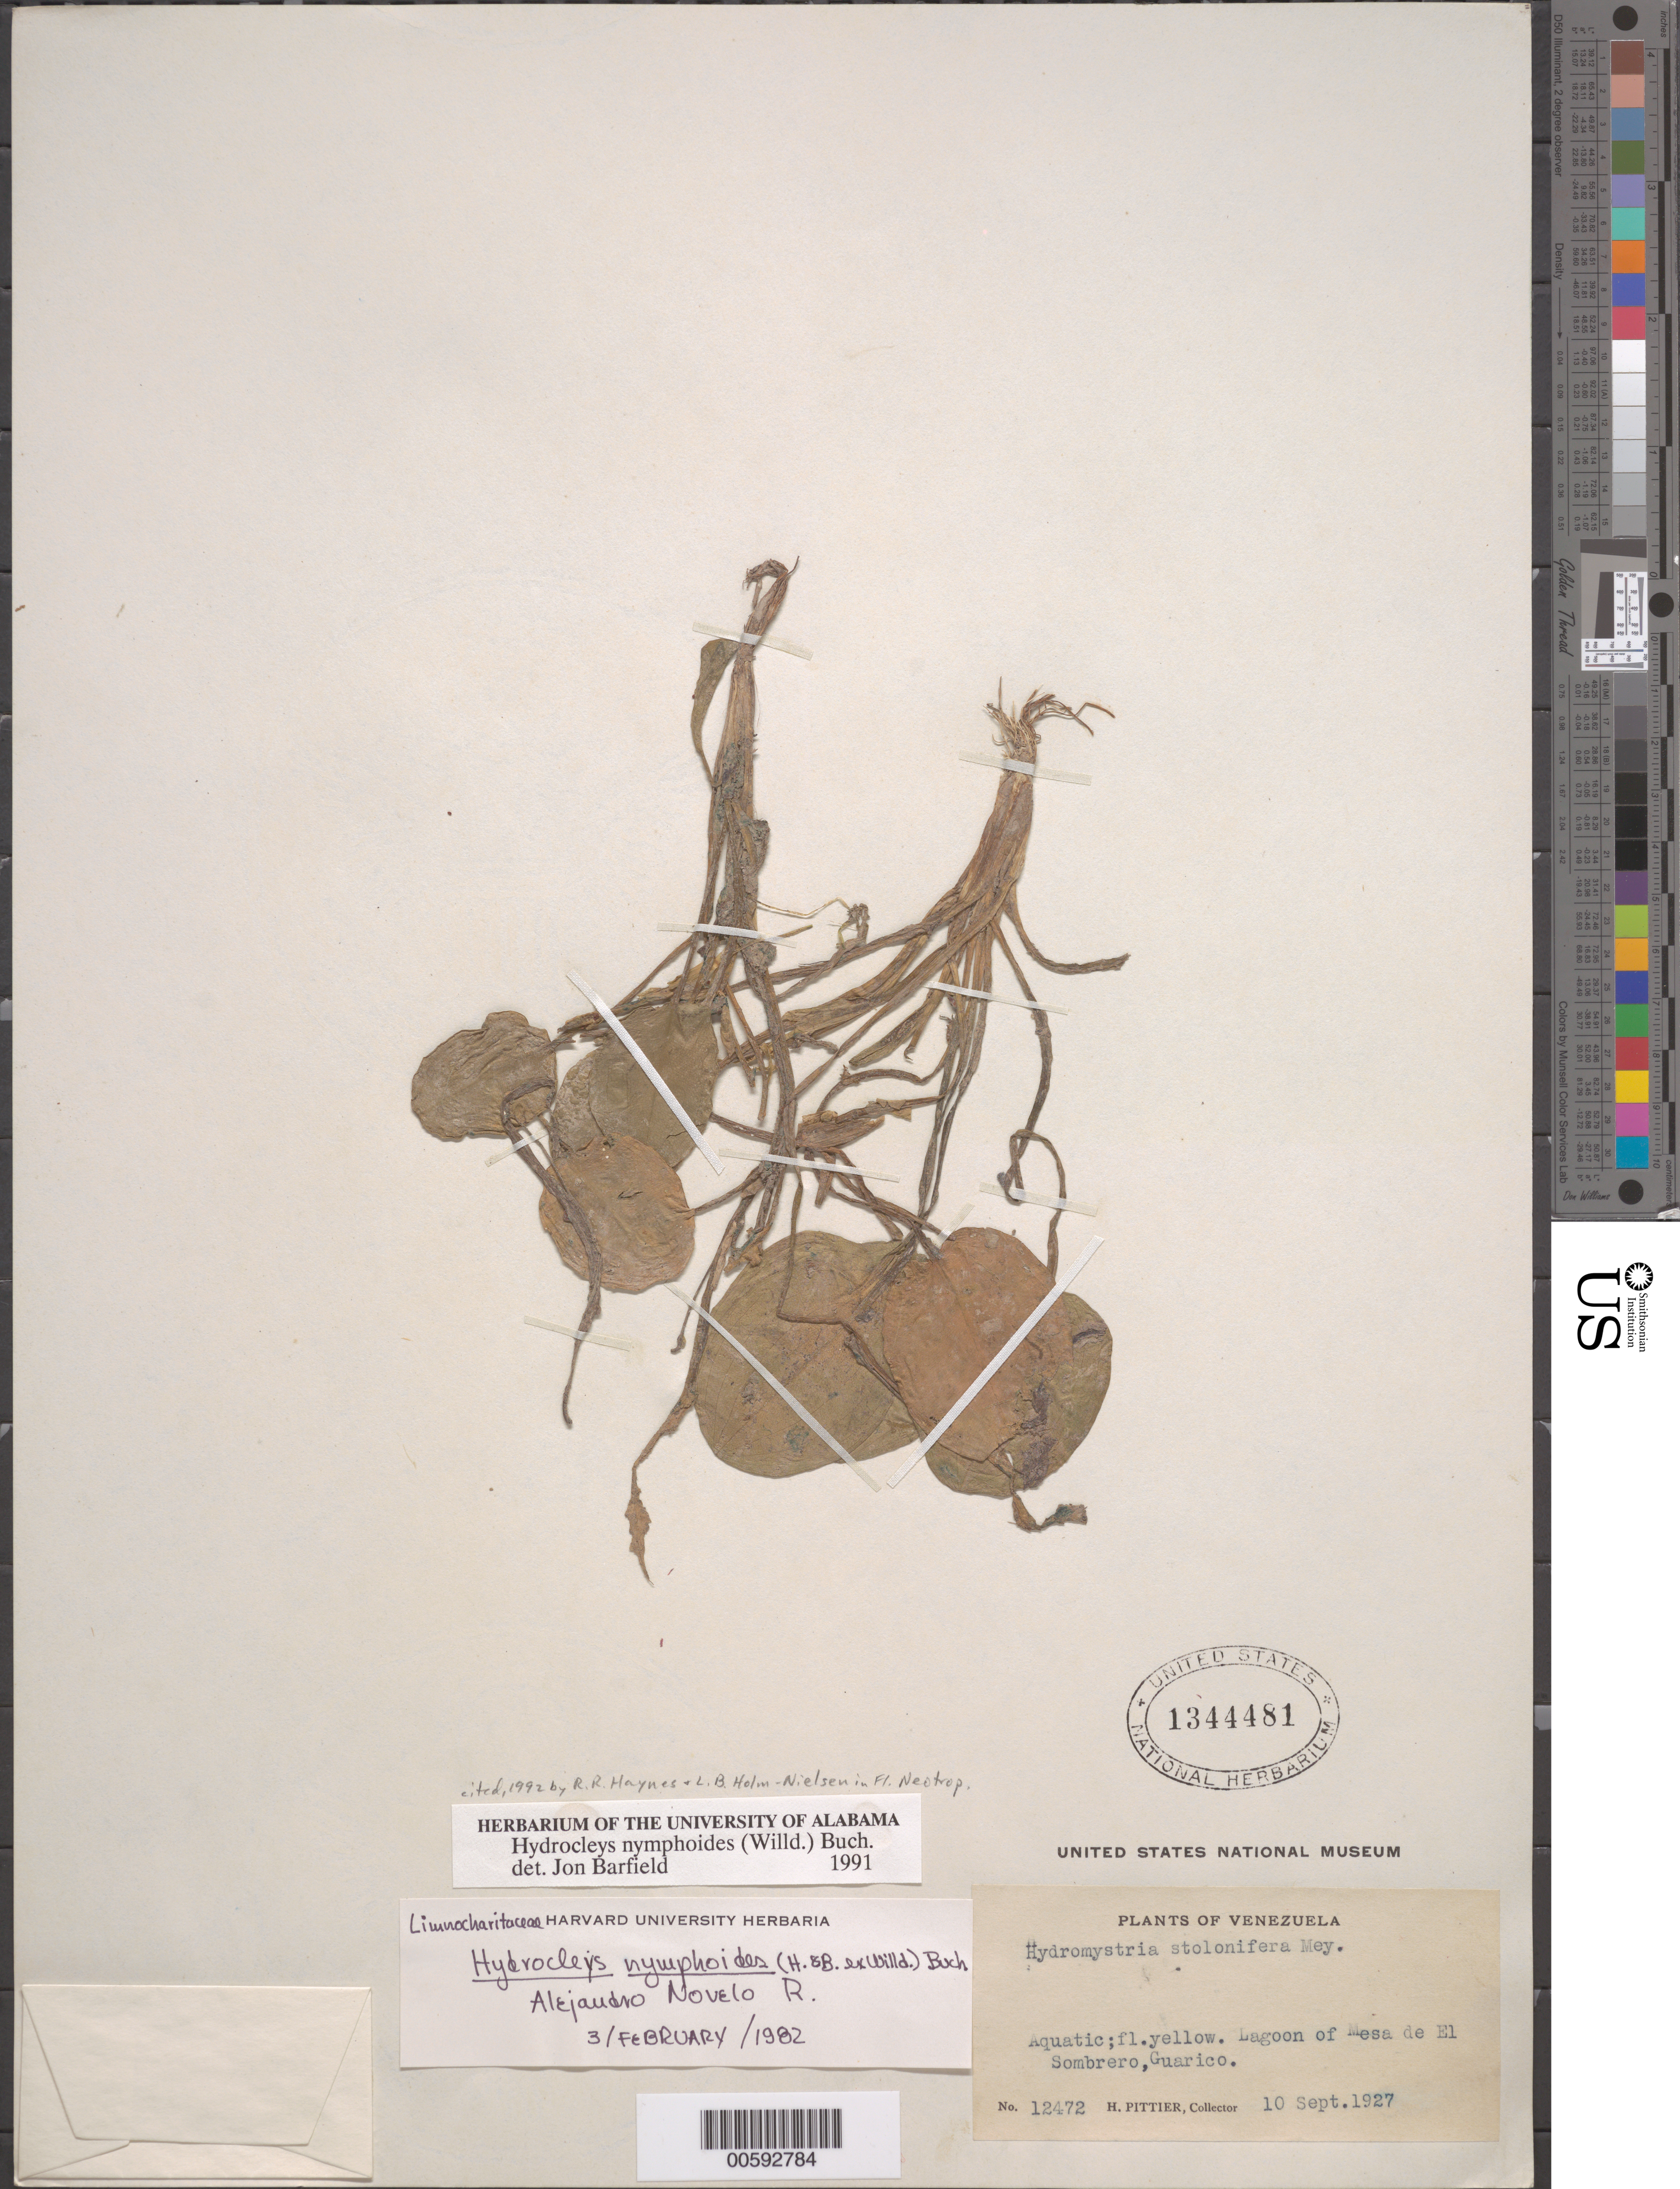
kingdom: Plantae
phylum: Tracheophyta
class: Liliopsida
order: Alismatales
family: Alismataceae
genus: Hydrocleys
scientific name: Hydrocleys nymphoides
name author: (Humb. & Bonpl. ex Willd.) Buchenau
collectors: H. F. Pittier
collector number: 12472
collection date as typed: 10 Sep 1927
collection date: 1927-09-10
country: Venezuela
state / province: Guárico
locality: Lagoon of Mesa de El Sombrero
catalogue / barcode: US 1344481